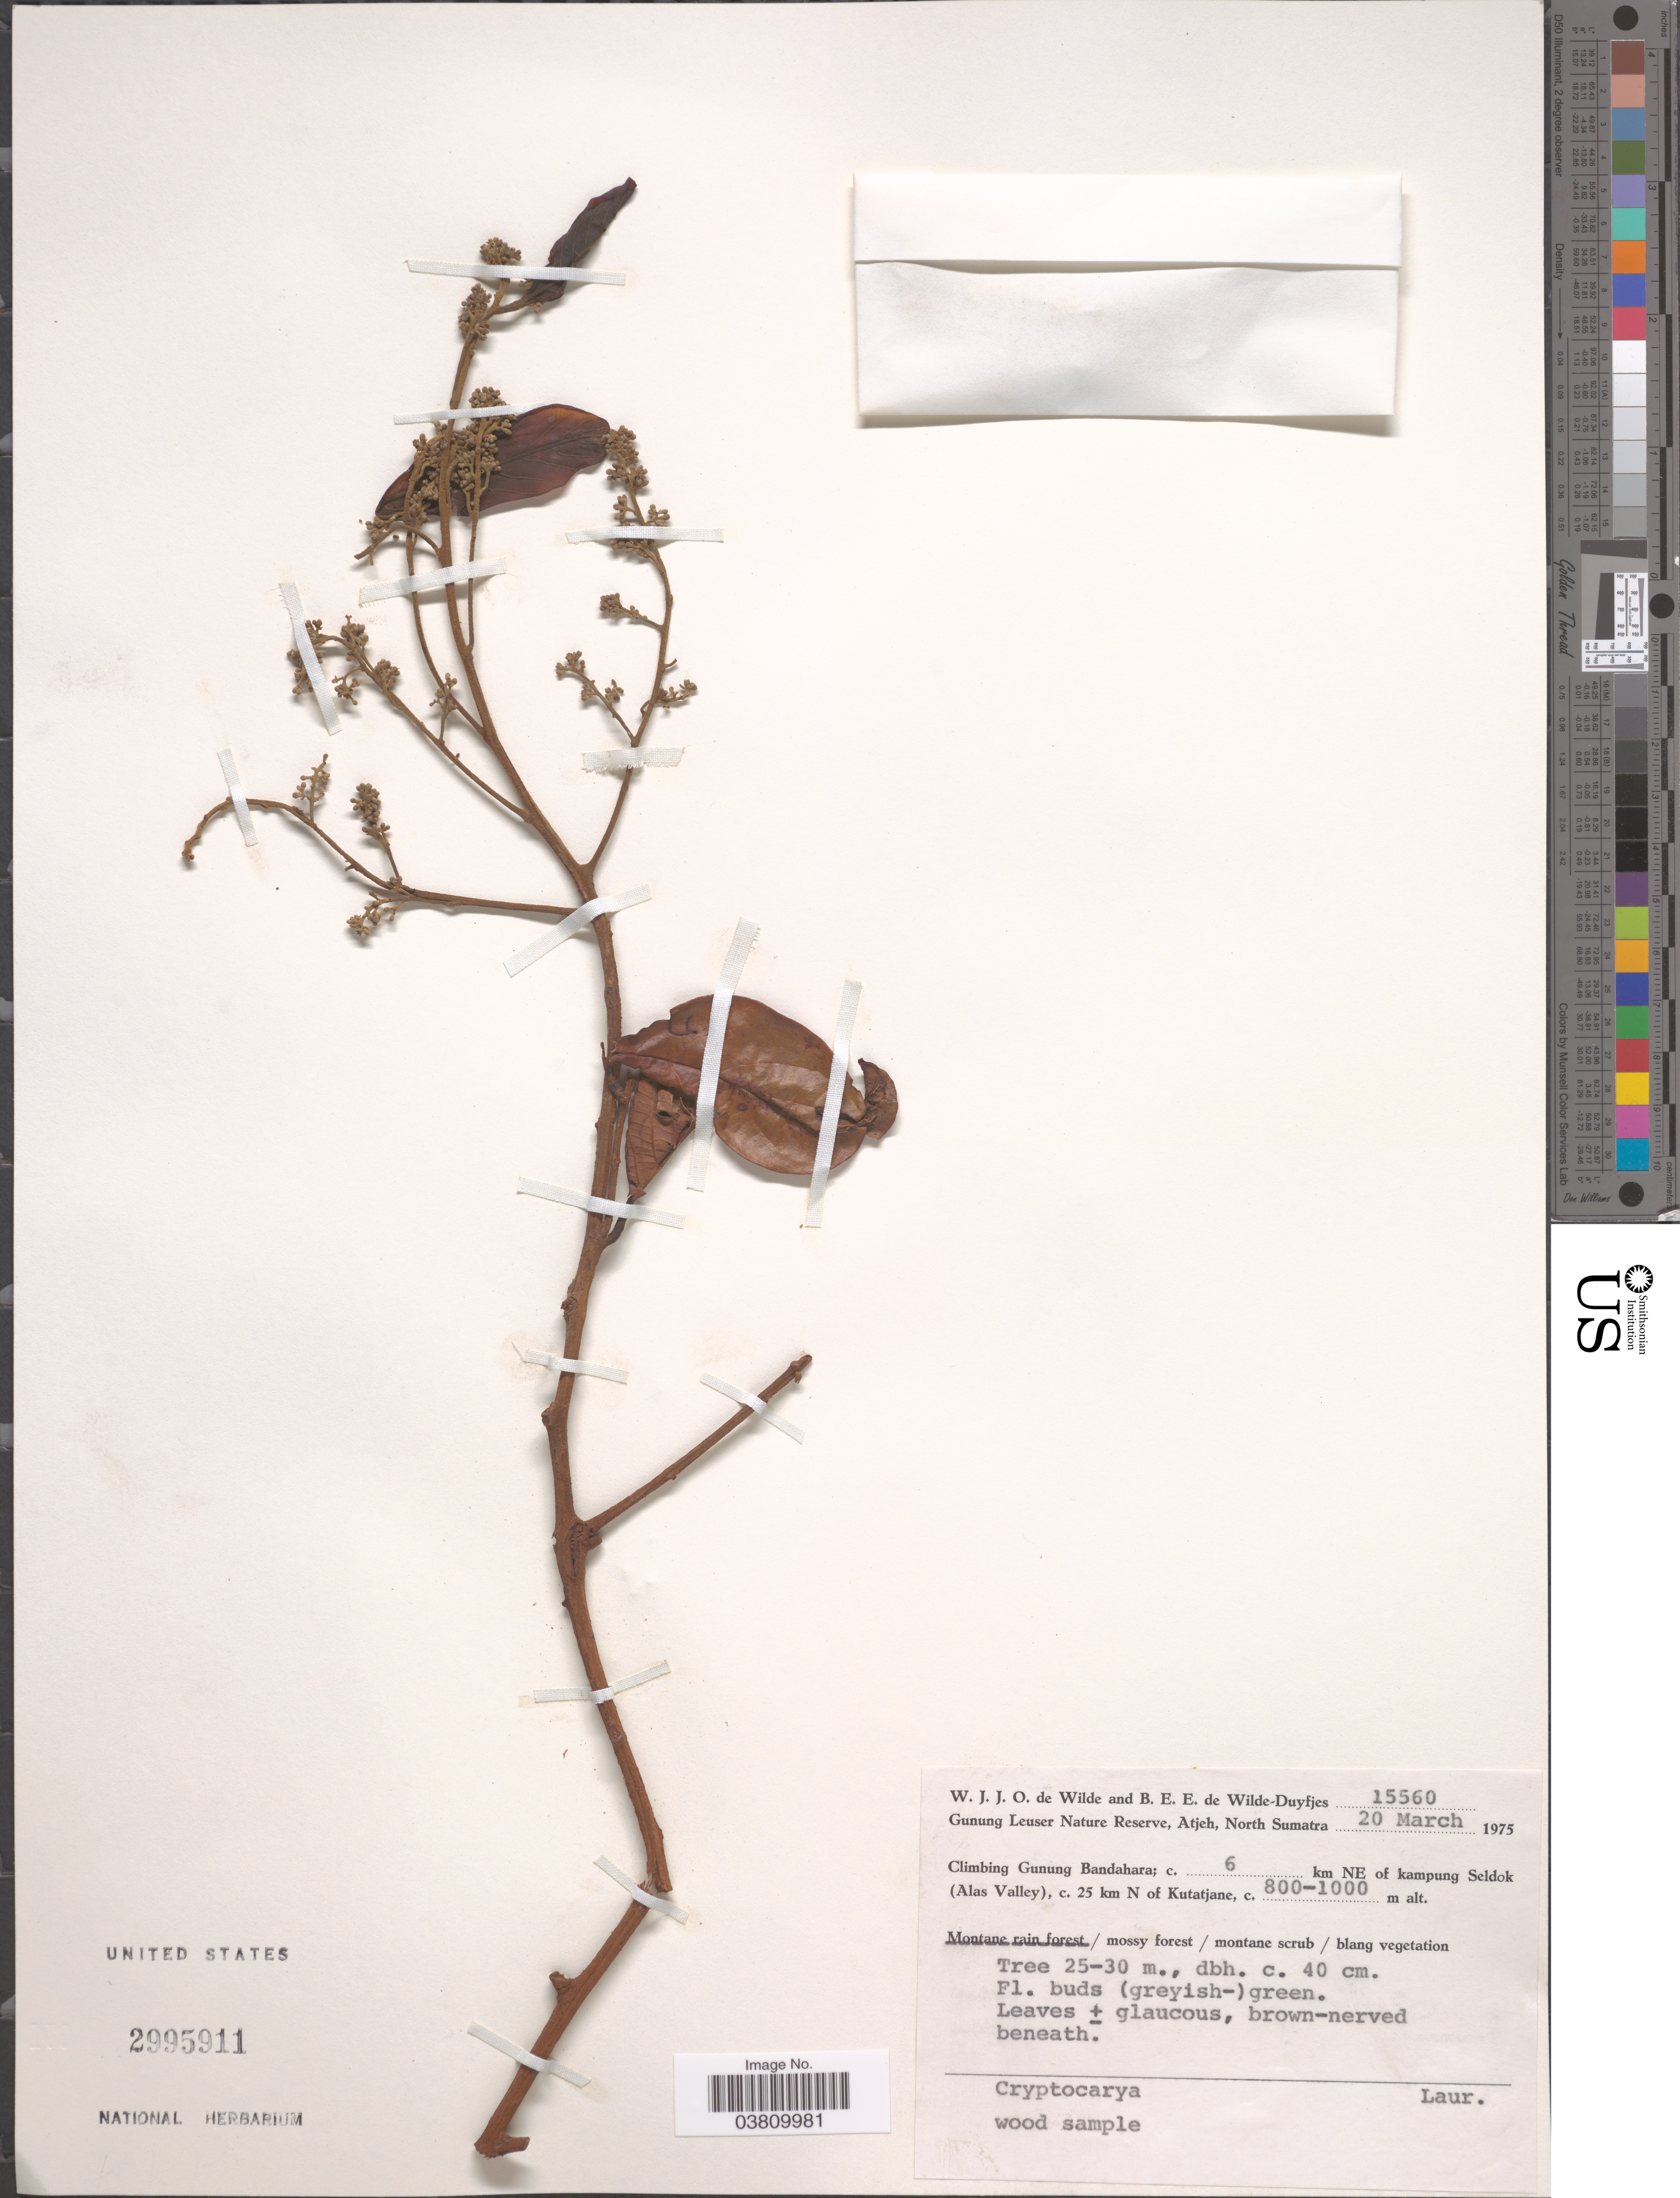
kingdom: Plantae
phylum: Tracheophyta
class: Magnoliopsida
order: Laurales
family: Lauraceae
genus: Cryptocarya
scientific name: Cryptocarya sp.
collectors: W. J. de Wilde & B. E. de Wilde-Duyfjes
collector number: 15560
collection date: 1975-03-20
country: Indonesia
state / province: Sumatra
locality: Gunung Leuser Nature Reserve, Atjeh, North Sumatra. Climbing Gunung Bandahara; c. 6 km NE of kampung Seldok (Alas Valley), c. 25 km N of Kutatjane.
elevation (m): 800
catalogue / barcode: US 2995911